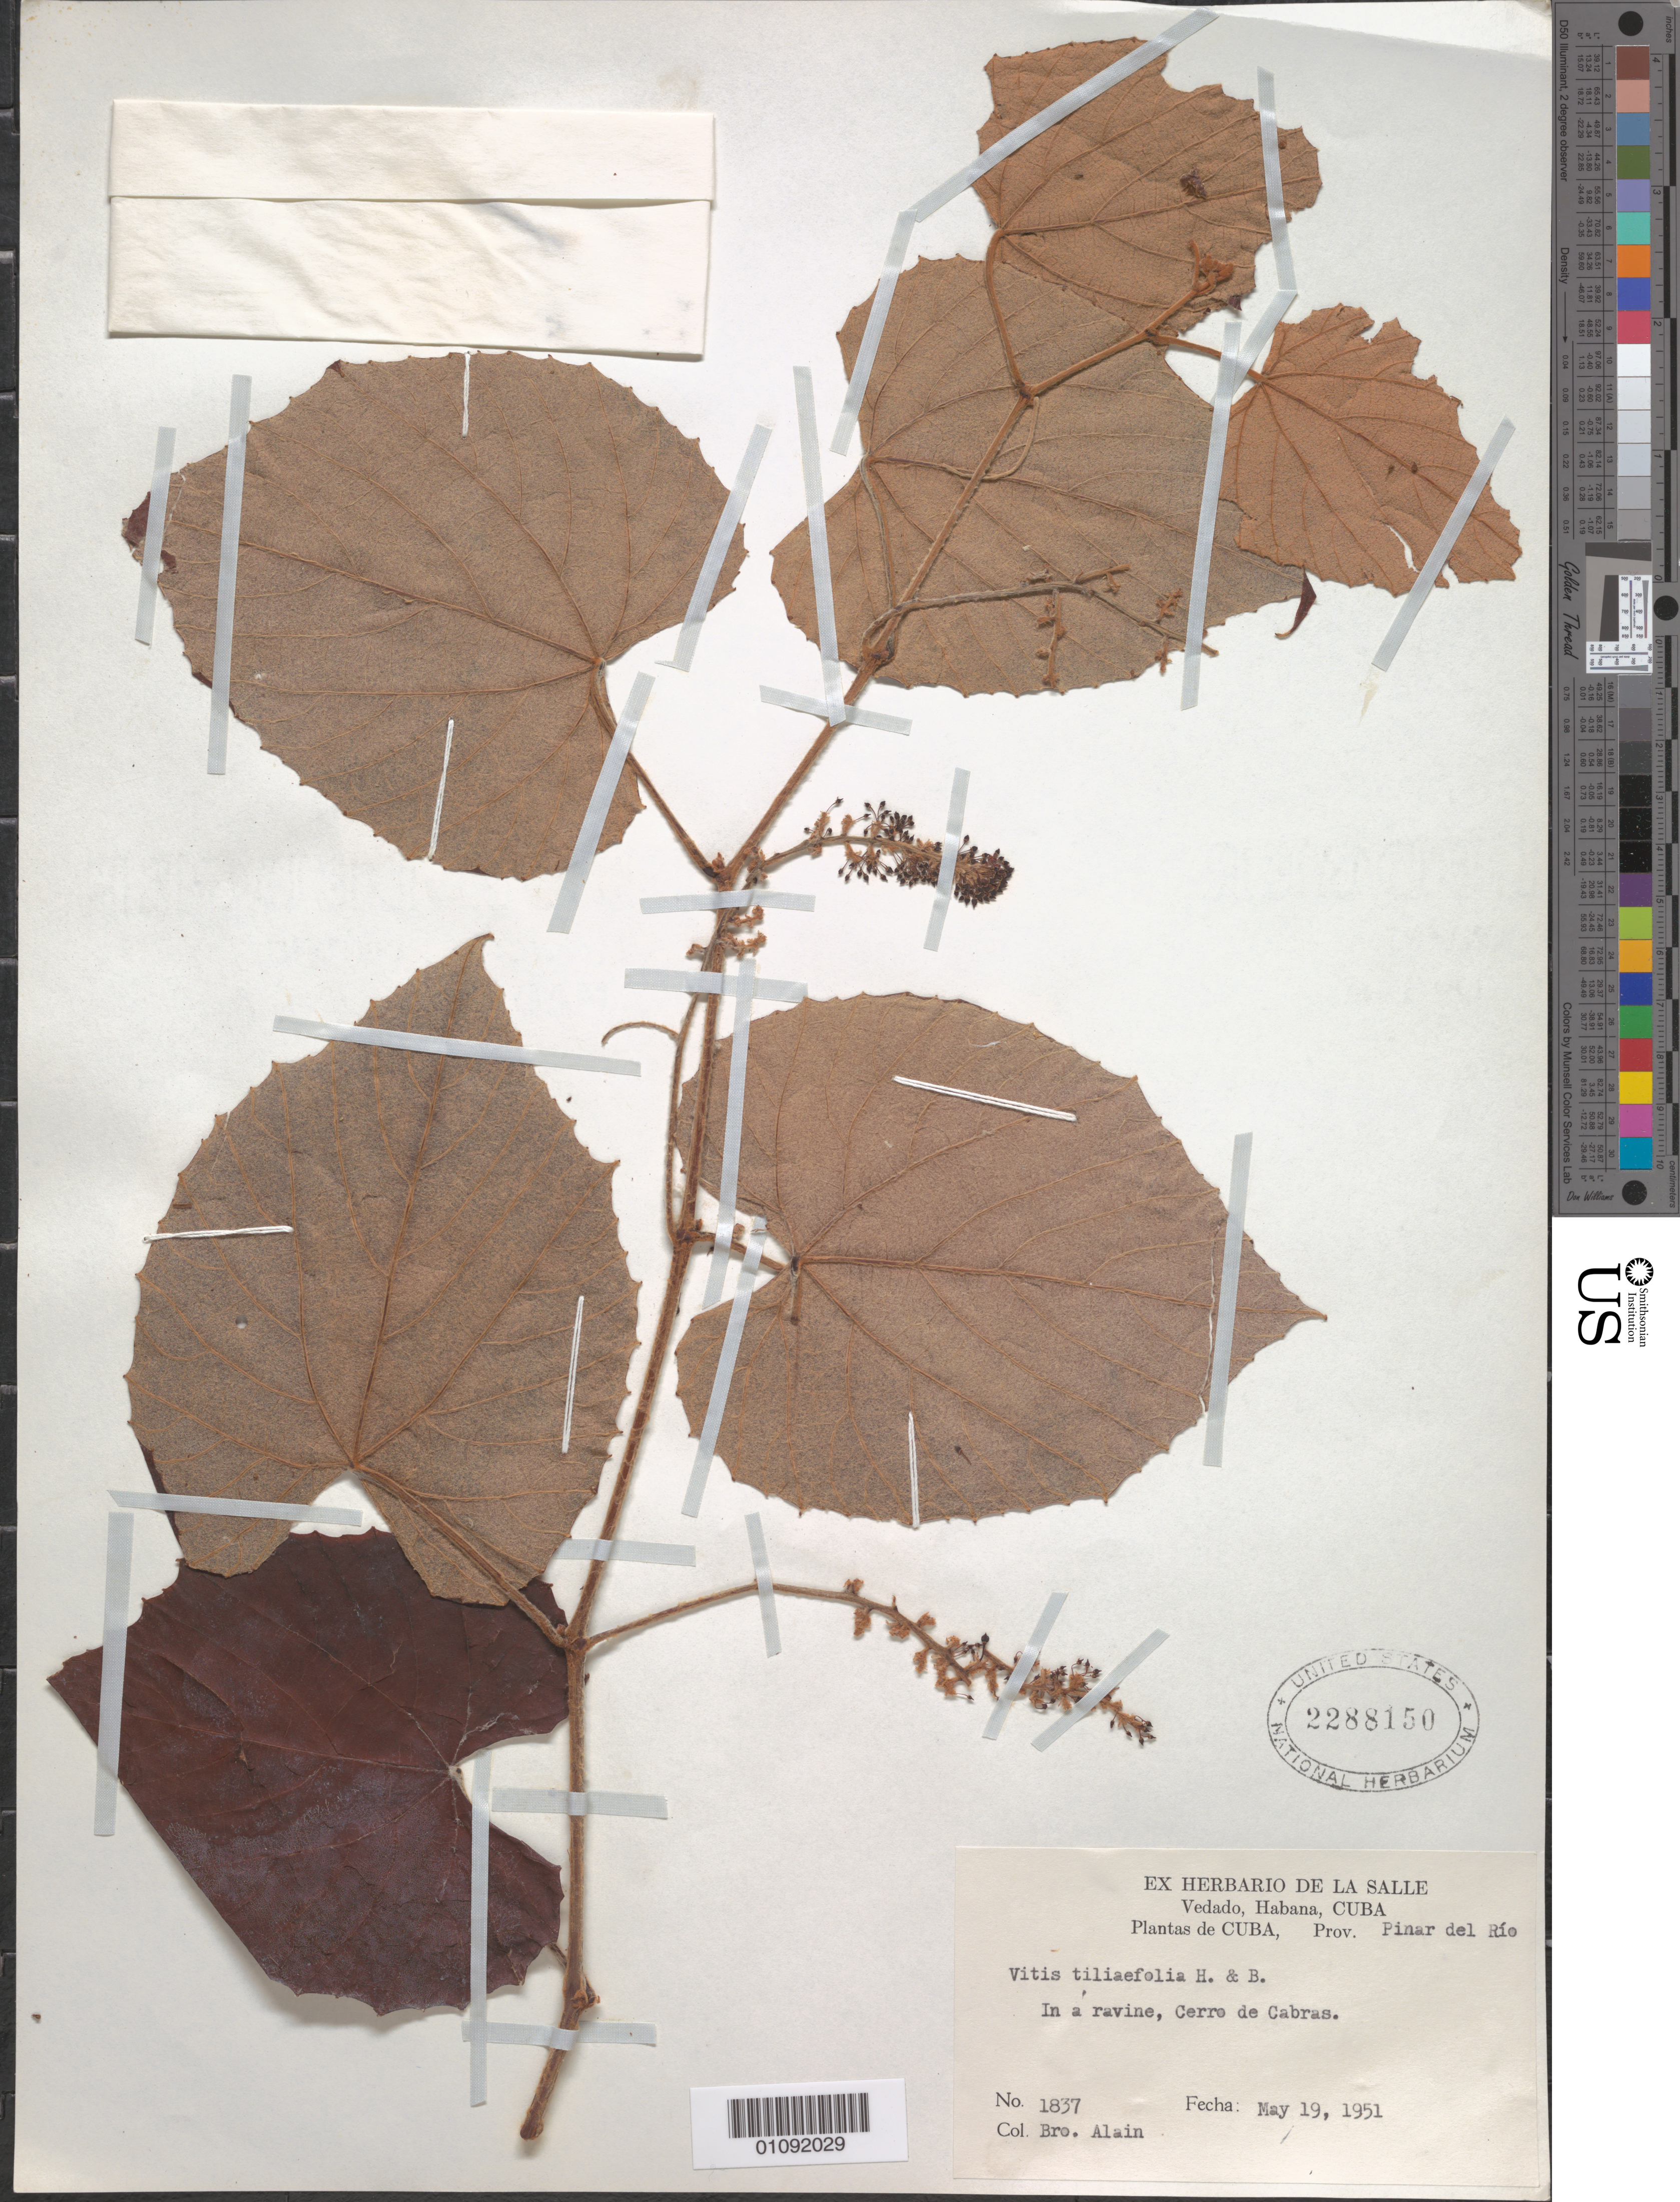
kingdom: Plantae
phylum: Tracheophyta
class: Magnoliopsida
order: Vitales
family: Vitaceae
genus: Vitis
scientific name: Vitis tiliifolia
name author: Humb. & Bonpl. ex Schult.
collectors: A. H. Liogier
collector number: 1837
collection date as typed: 19 May 1951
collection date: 1951-05-19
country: Cuba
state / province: Pinar del Rio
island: Cuba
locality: Prov Pinar del Rio, In a ravine, Cerro de Cabras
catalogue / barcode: US 2288150